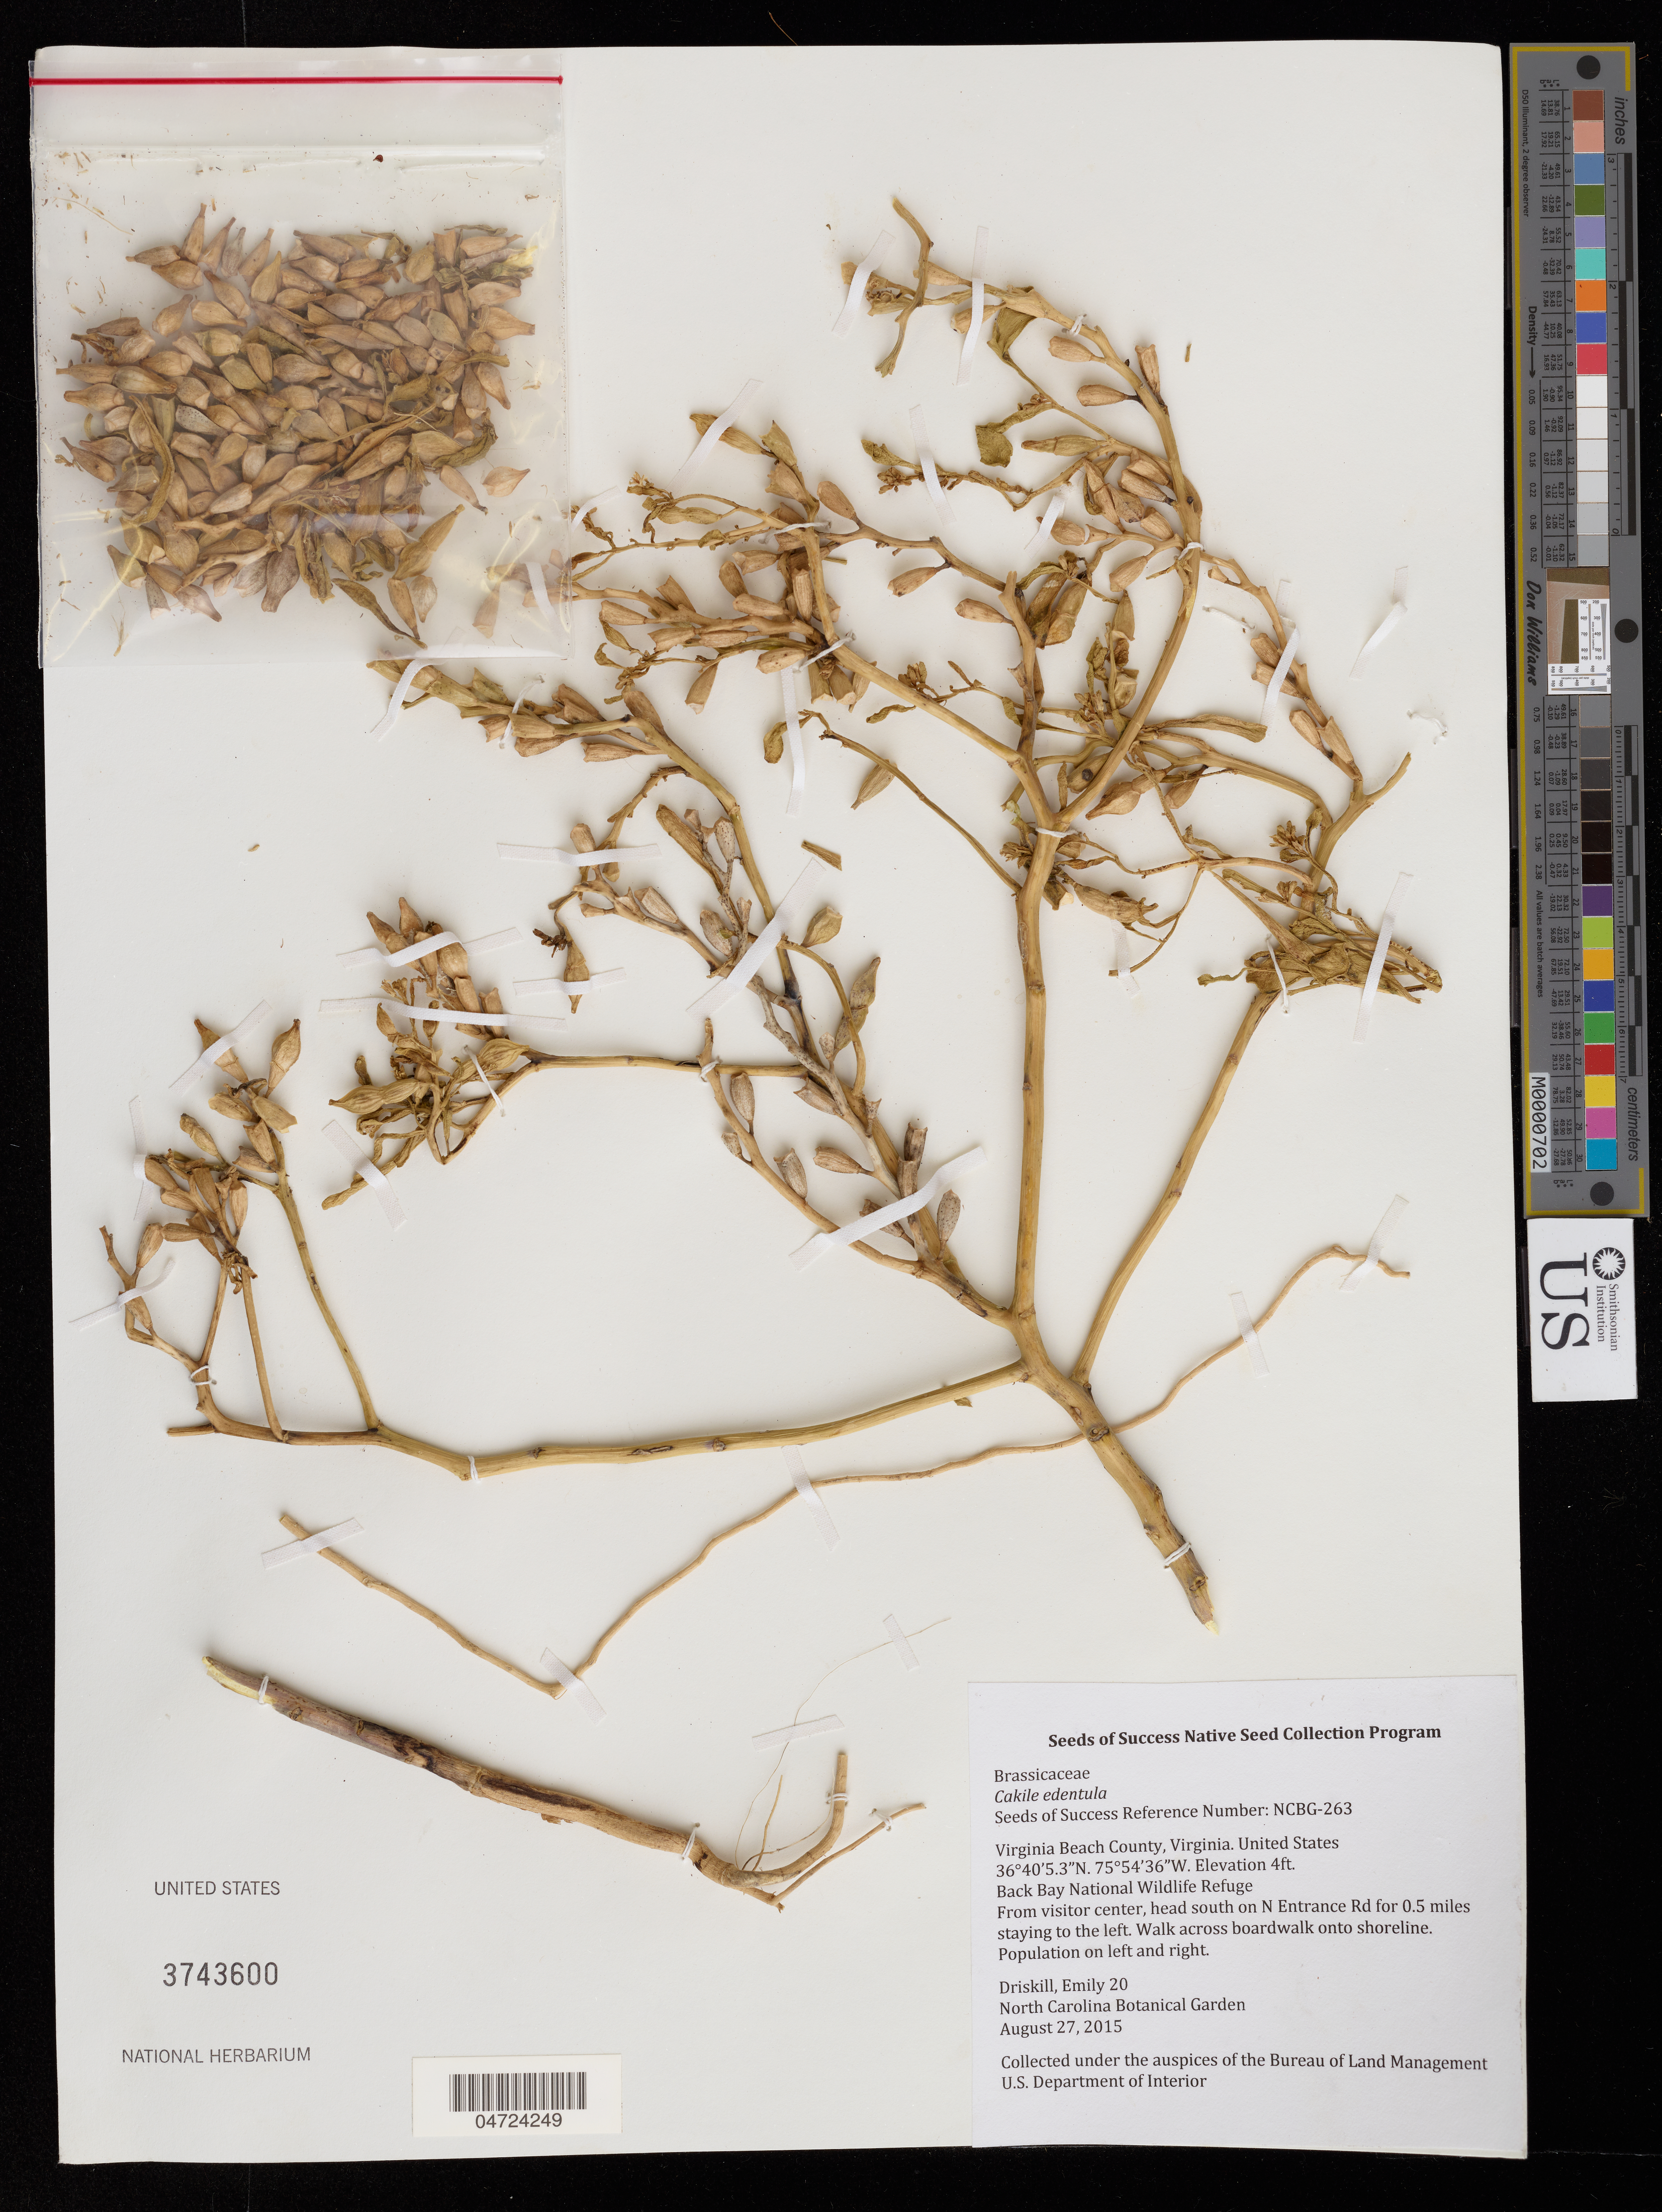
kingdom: Plantae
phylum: Tracheophyta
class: Magnoliopsida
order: Brassicales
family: Brassicaceae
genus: Cakile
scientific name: Cakile edentula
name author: (Bigelow) Hook.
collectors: E. Driskill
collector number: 20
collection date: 2015-08-27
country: United States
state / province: Virginia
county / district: City of Virginia Beach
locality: Virginia Beach County. Back Bay National Wildlife Refuge. From visitor center, head south on N Entrance Rd for 0.5 miles staying to the left. Walk across boardwalk onto shoreline. Population on left and right.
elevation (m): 1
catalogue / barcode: US 3743600